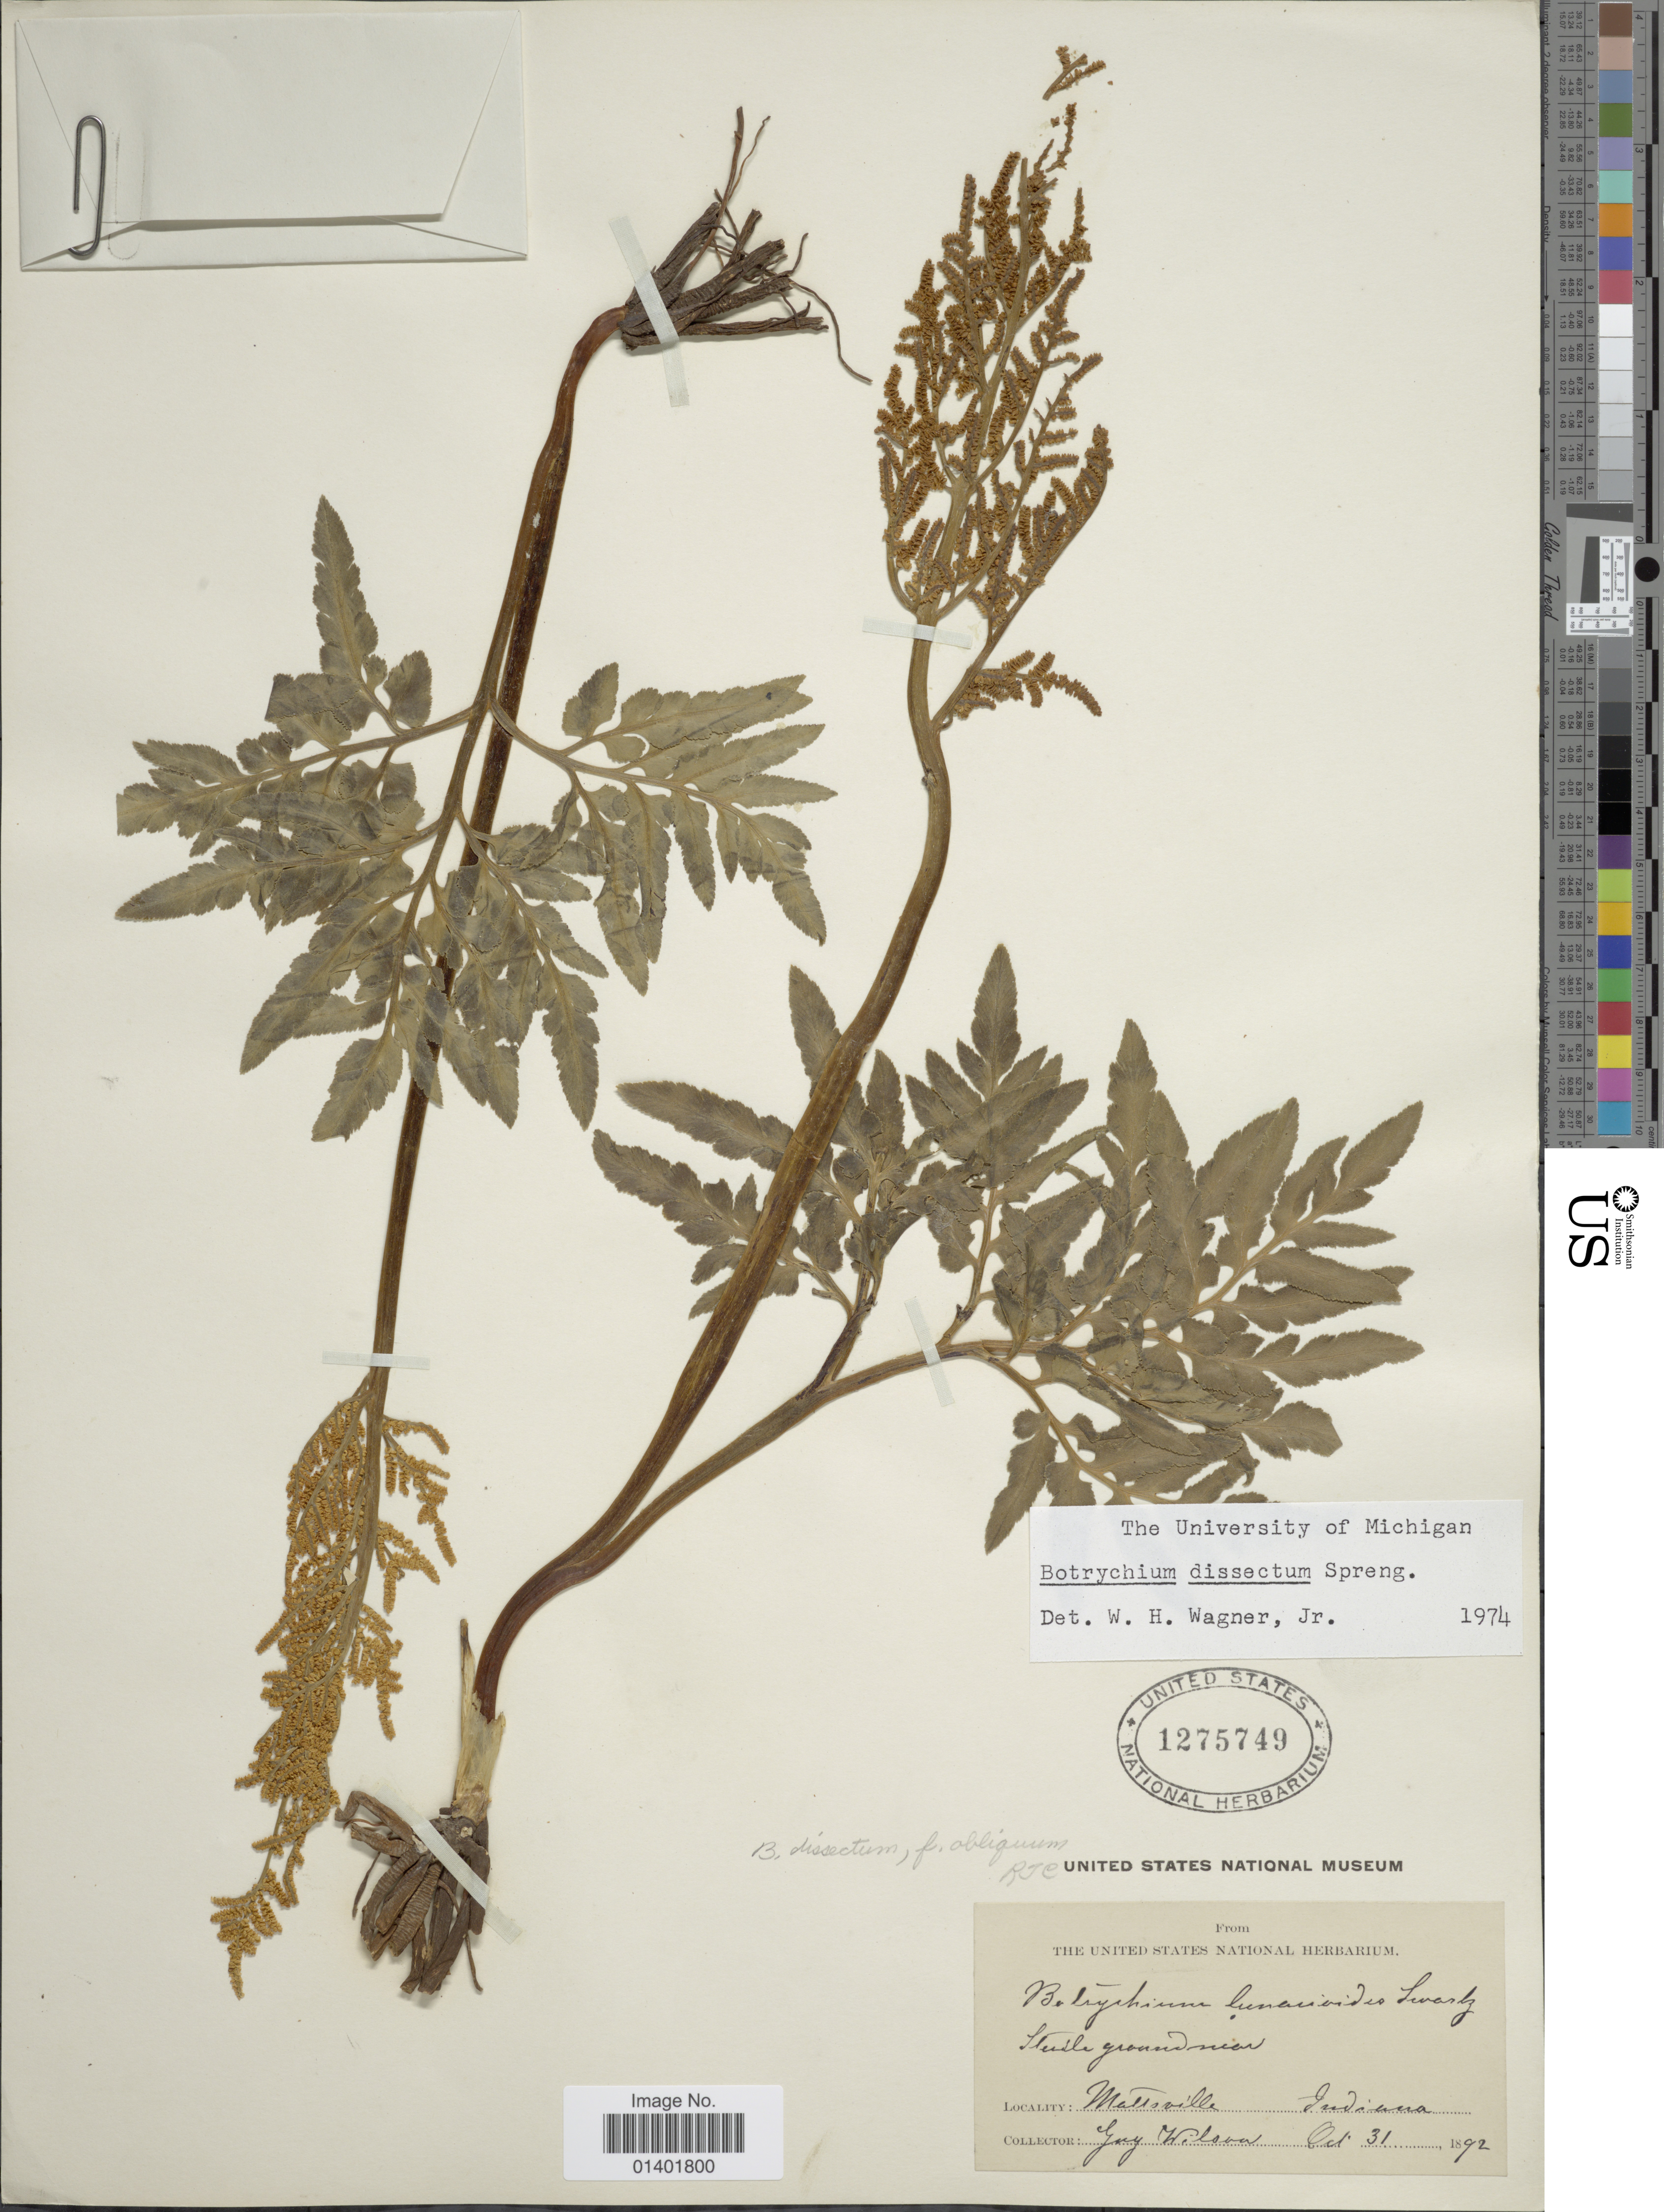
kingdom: Plantae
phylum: Tracheophyta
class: Polypodiopsida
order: Ophioglossales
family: Ophioglossaceae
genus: Botrychium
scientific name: Botrychium dissectum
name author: Spreng.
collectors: G. Wilson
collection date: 1892-10-31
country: United States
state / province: Indiana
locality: Mattsville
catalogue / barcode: US 1275749